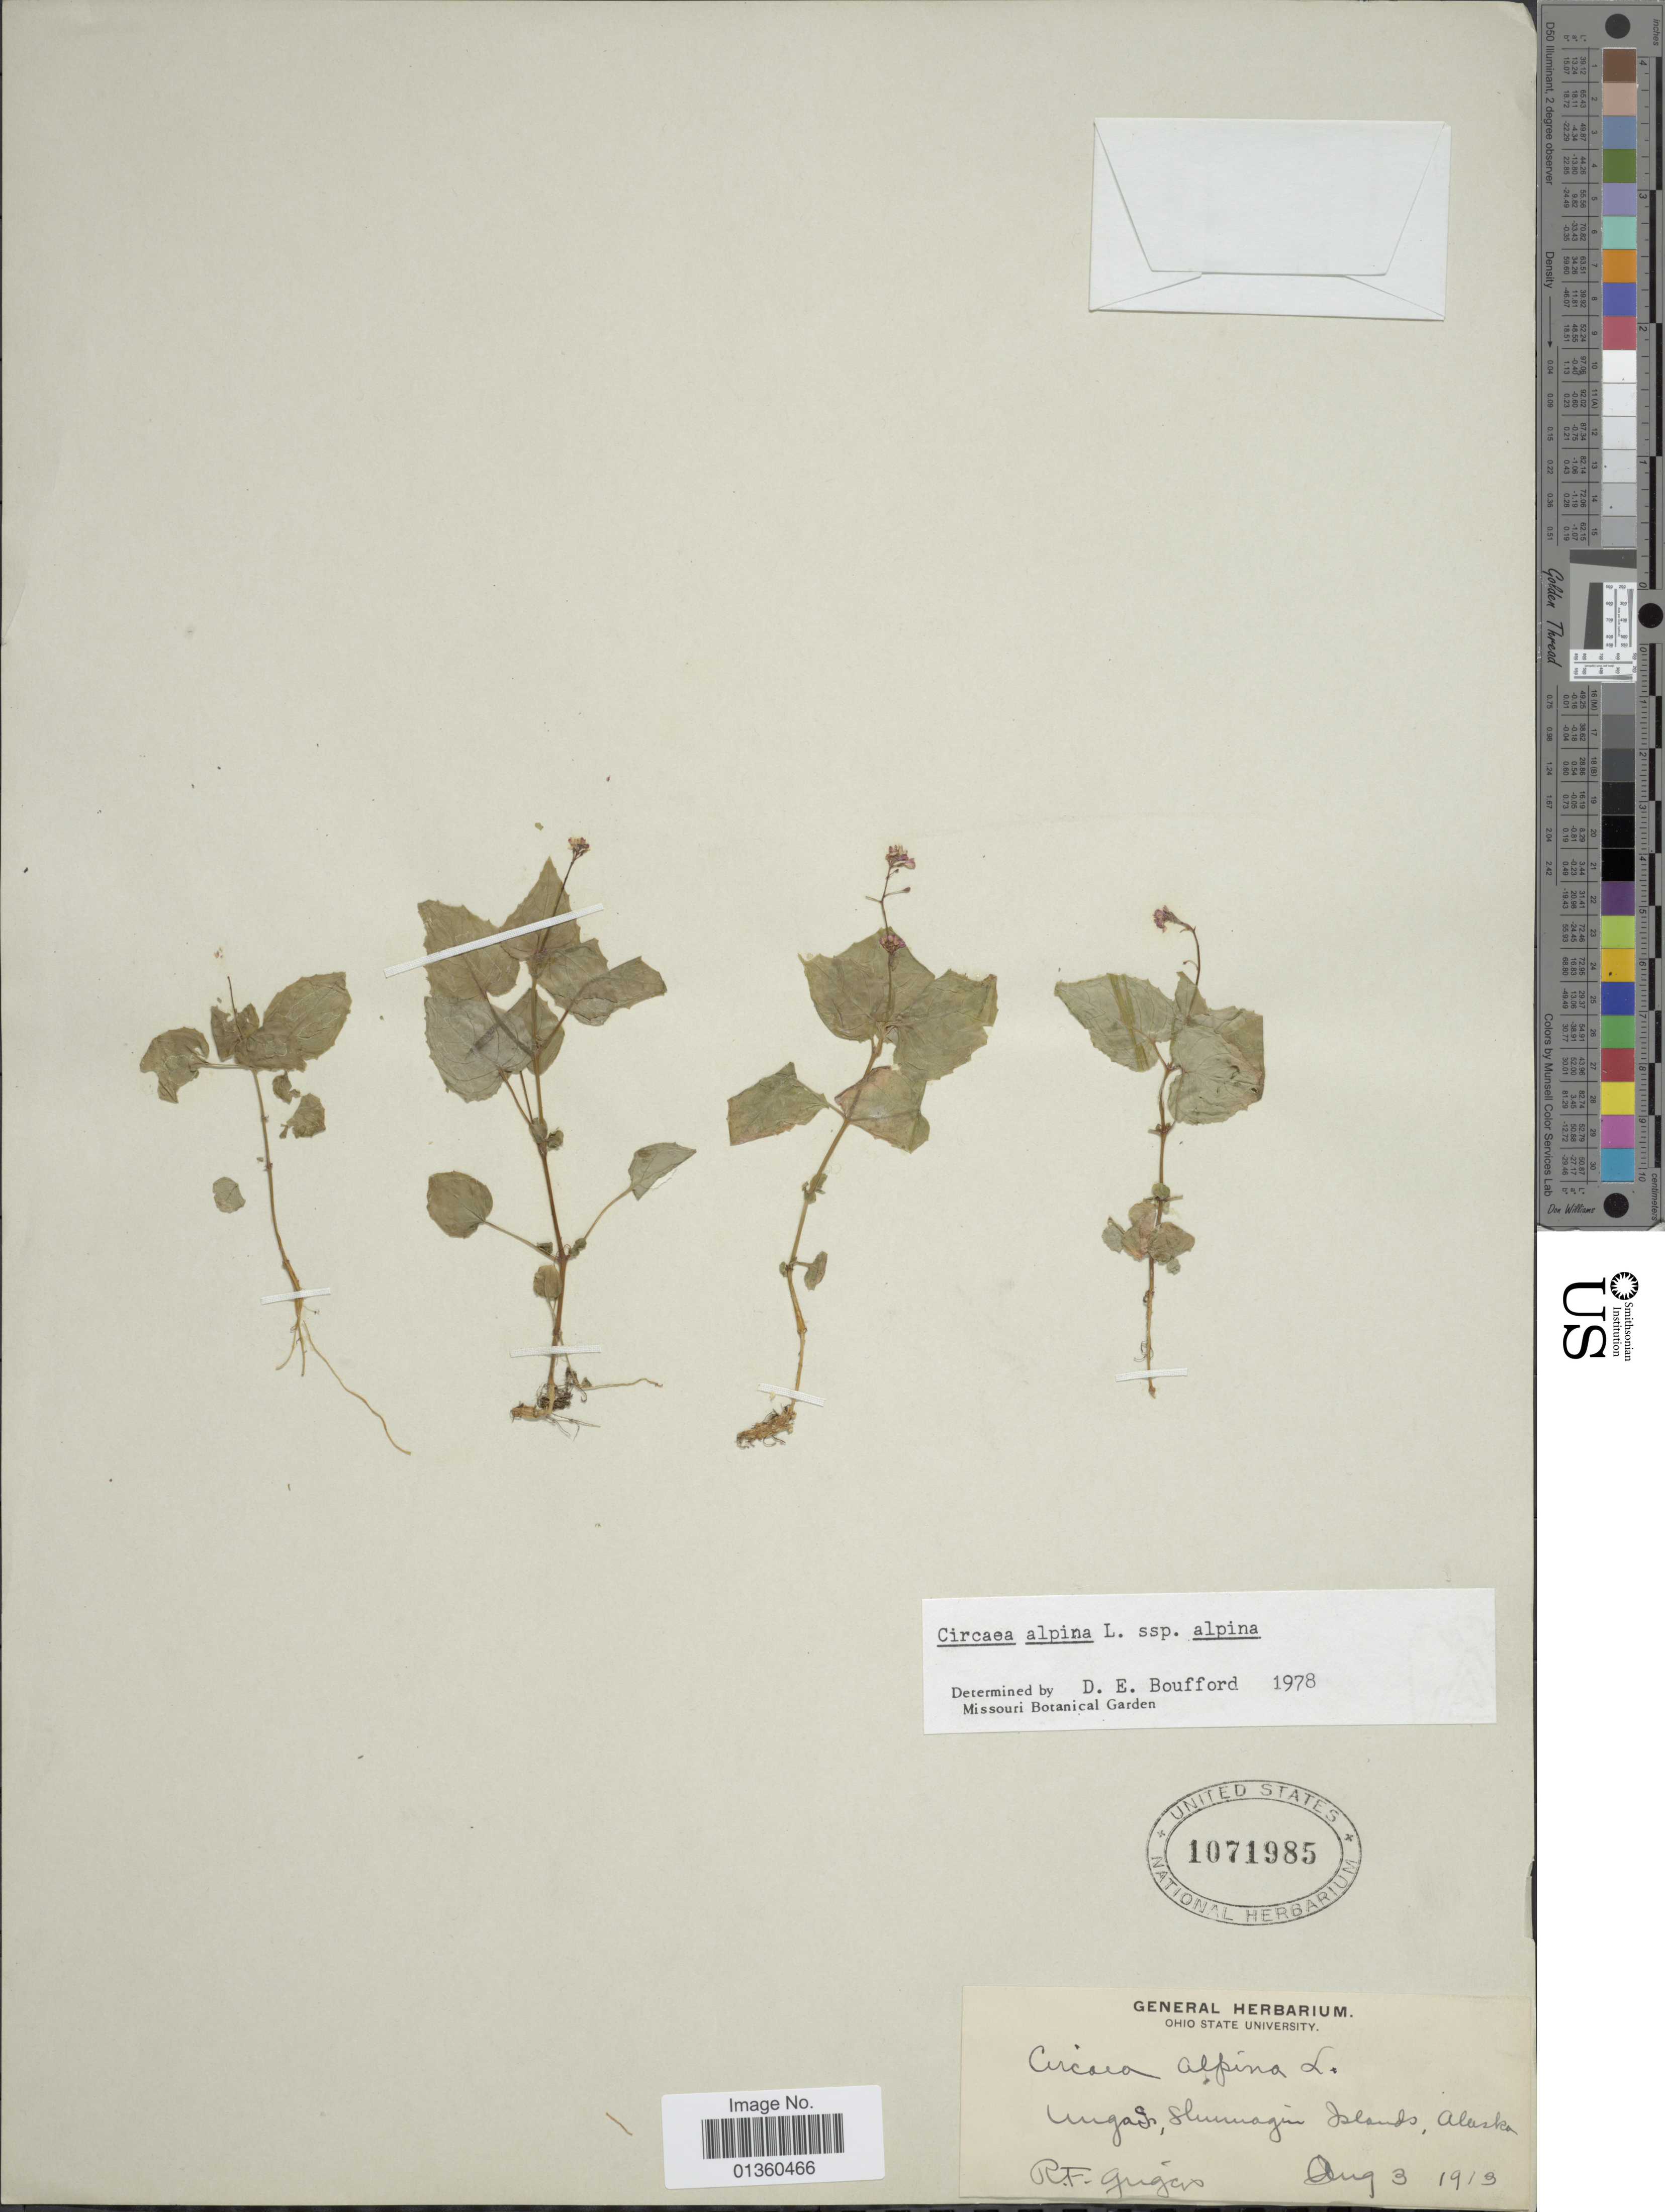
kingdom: Plantae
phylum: Tracheophyta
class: Magnoliopsida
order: Myrtales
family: Onagraceae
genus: Circaea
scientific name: Circaea alpina subsp. alpina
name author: L.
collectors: R. F. Griggs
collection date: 1913-08-03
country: United States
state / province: Alaska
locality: Unga I. Shumagin Islands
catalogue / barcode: US 1071985